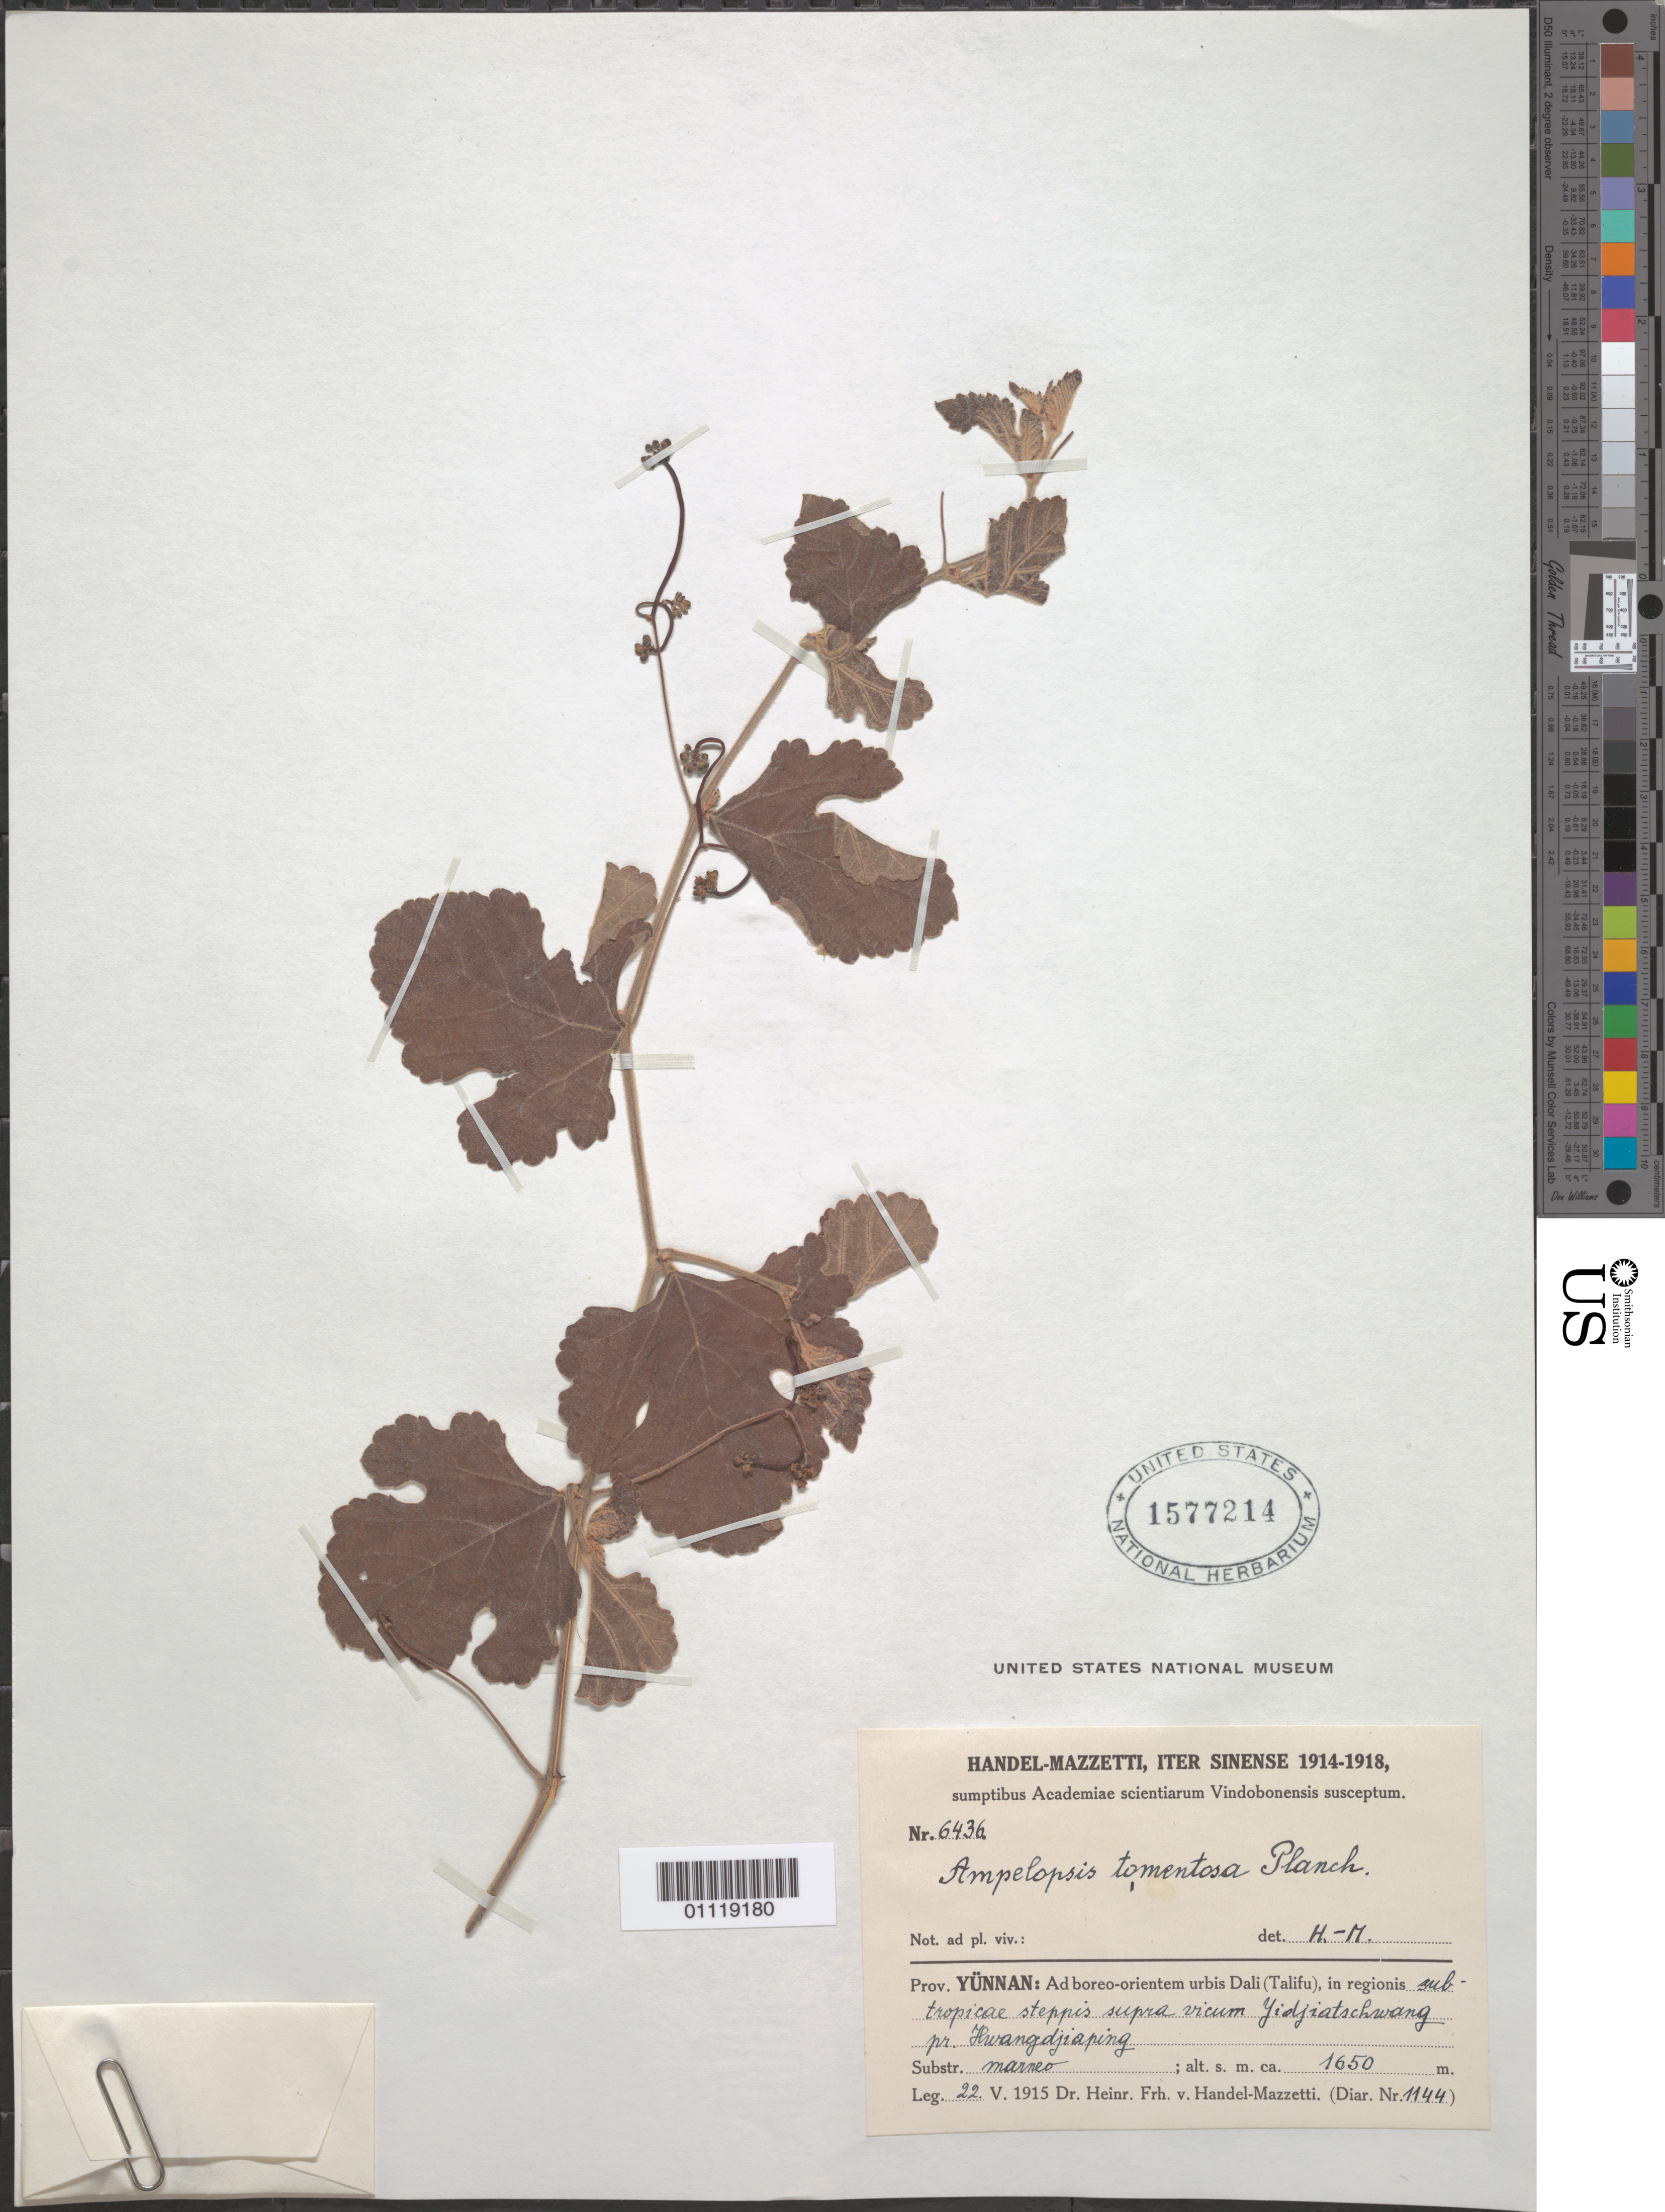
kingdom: Plantae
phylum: Tracheophyta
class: Magnoliopsida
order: Vitales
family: Vitaceae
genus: Ampelopsis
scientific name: Ampelopsis tomentosa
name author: Planch.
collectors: H. Handel-Mazzetti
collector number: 6436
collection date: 1915-05-22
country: China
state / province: Yunnan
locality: Dali (Talifu).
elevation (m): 1650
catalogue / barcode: US 1577214